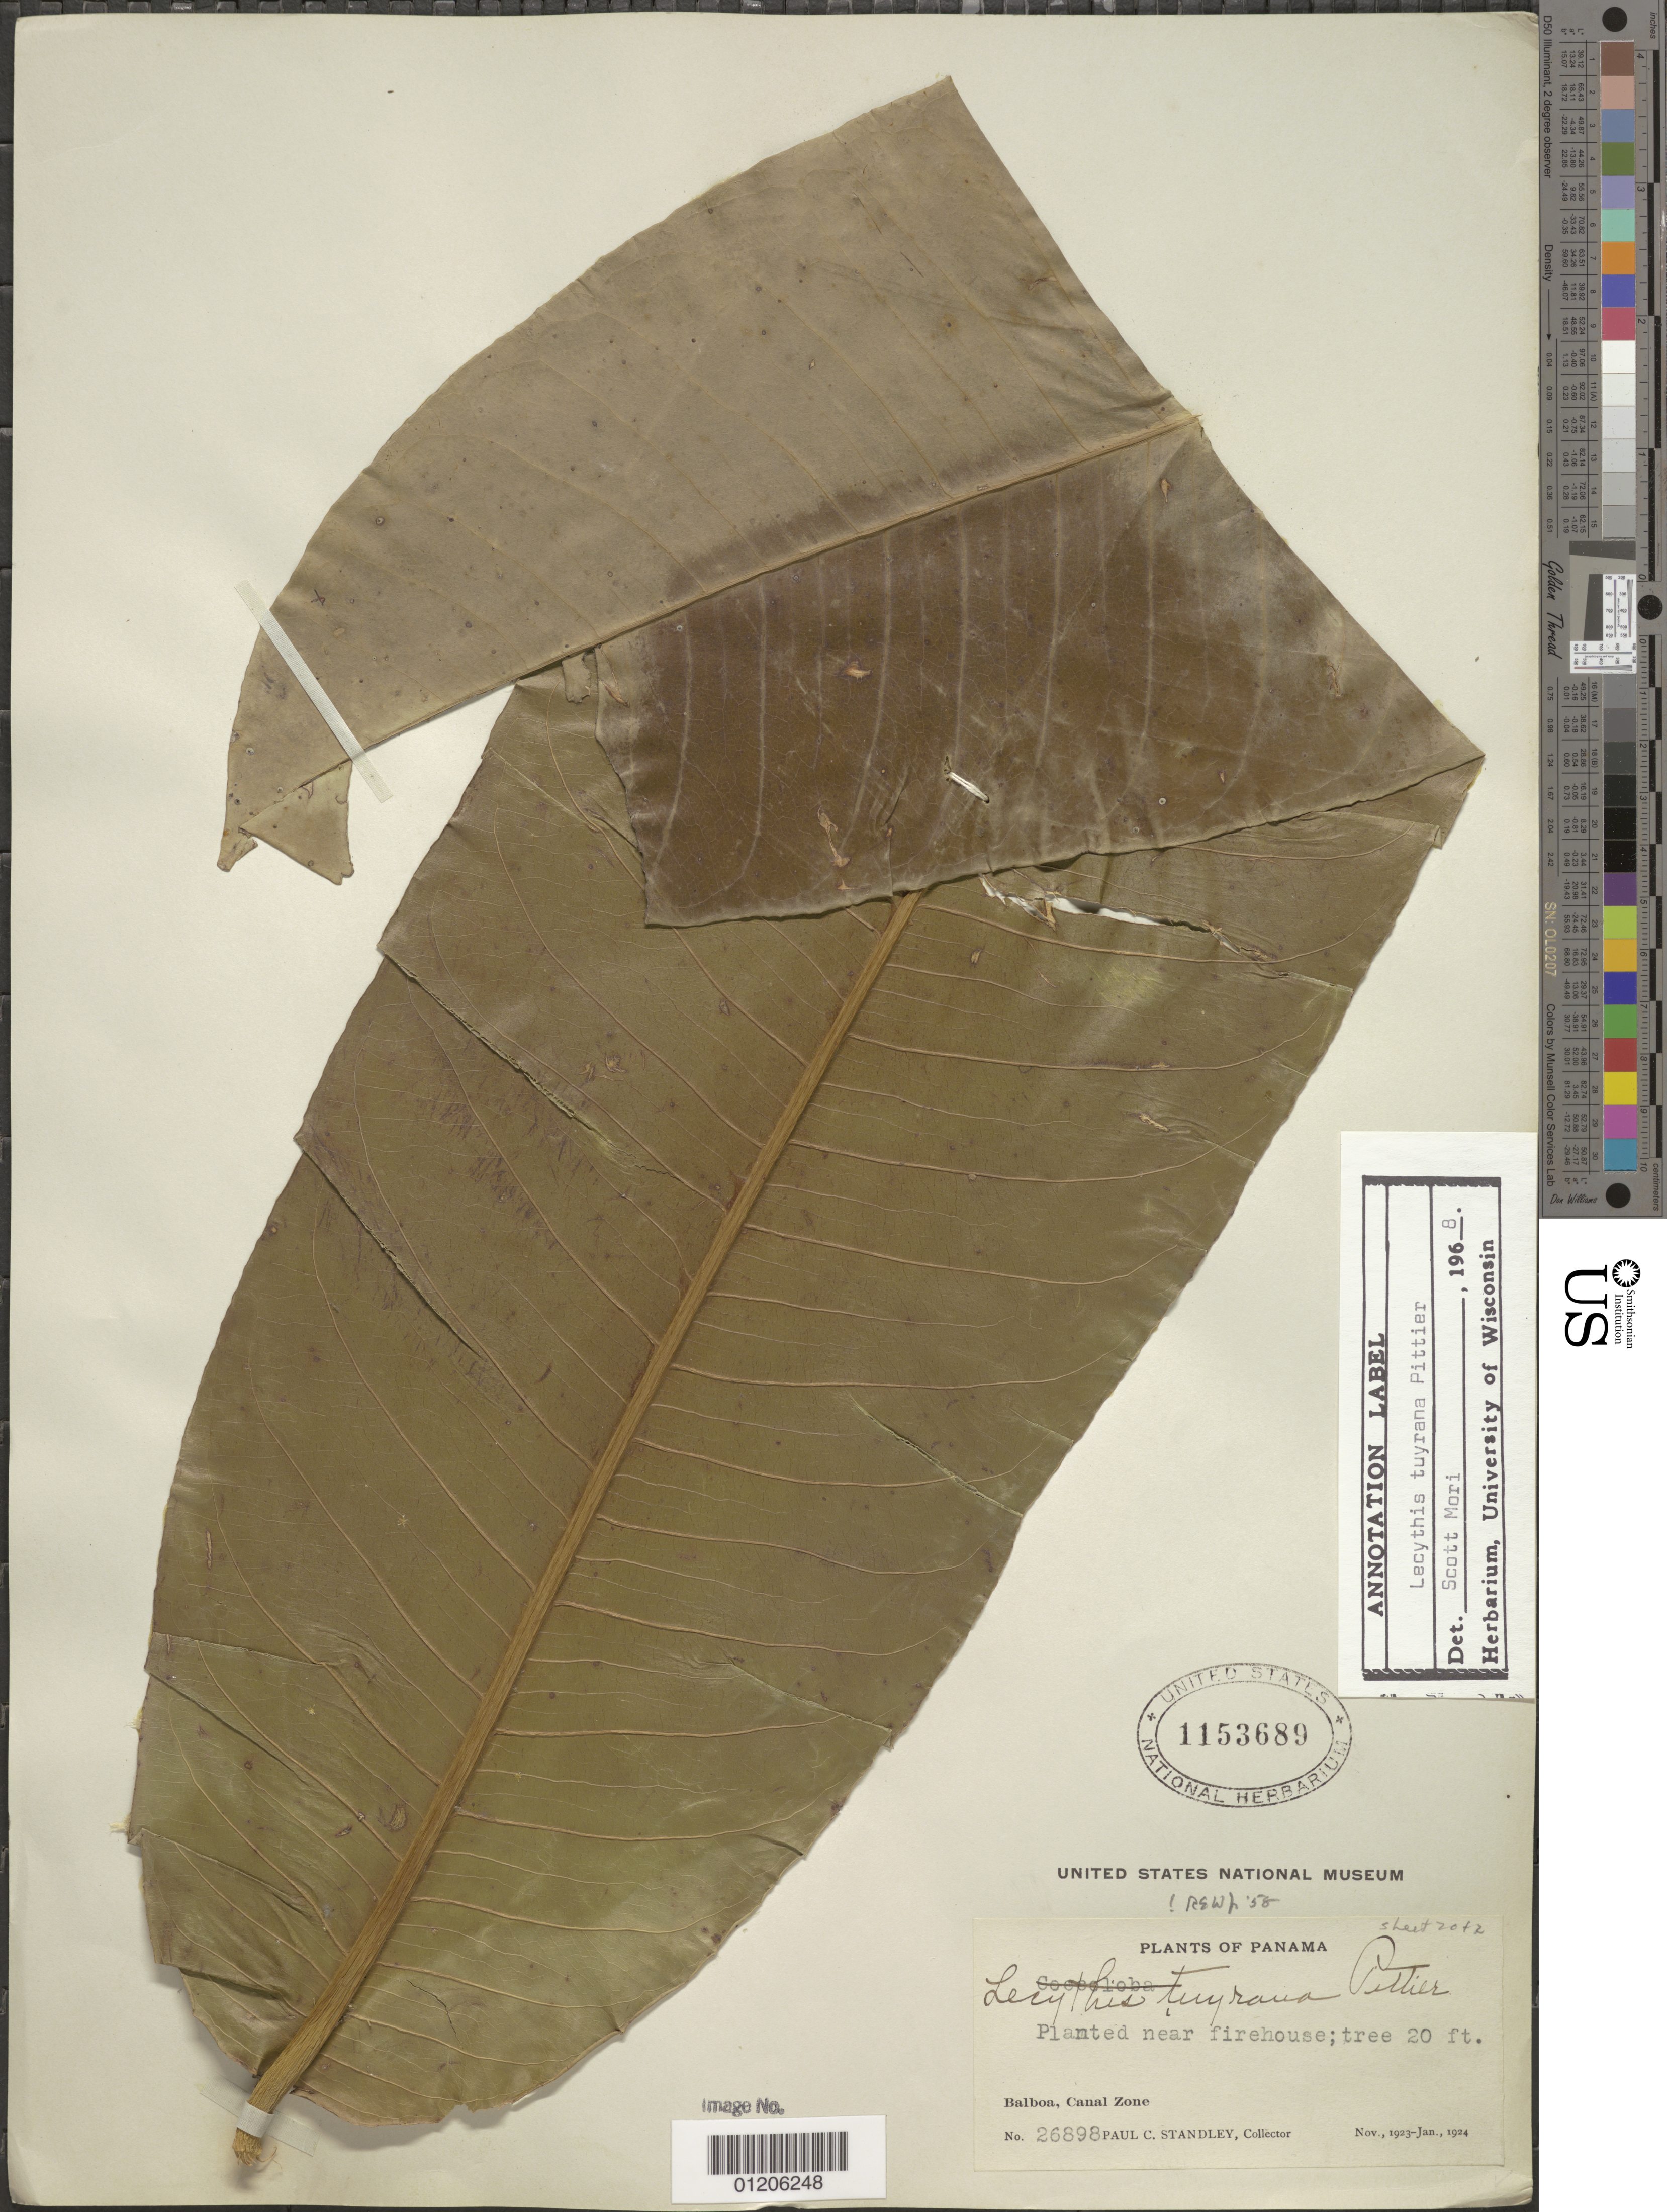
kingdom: Plantae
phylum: Tracheophyta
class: Magnoliopsida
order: Ericales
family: Lecythidaceae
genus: Lecythis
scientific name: Lecythis tuyrana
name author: Pittier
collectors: P. C. Standley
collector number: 26898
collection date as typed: Nov 1923 to -- Jan 1924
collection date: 1923-11/1924-01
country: Panama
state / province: Panamá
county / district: Canal Zone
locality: Balboa.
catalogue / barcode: US 1153689